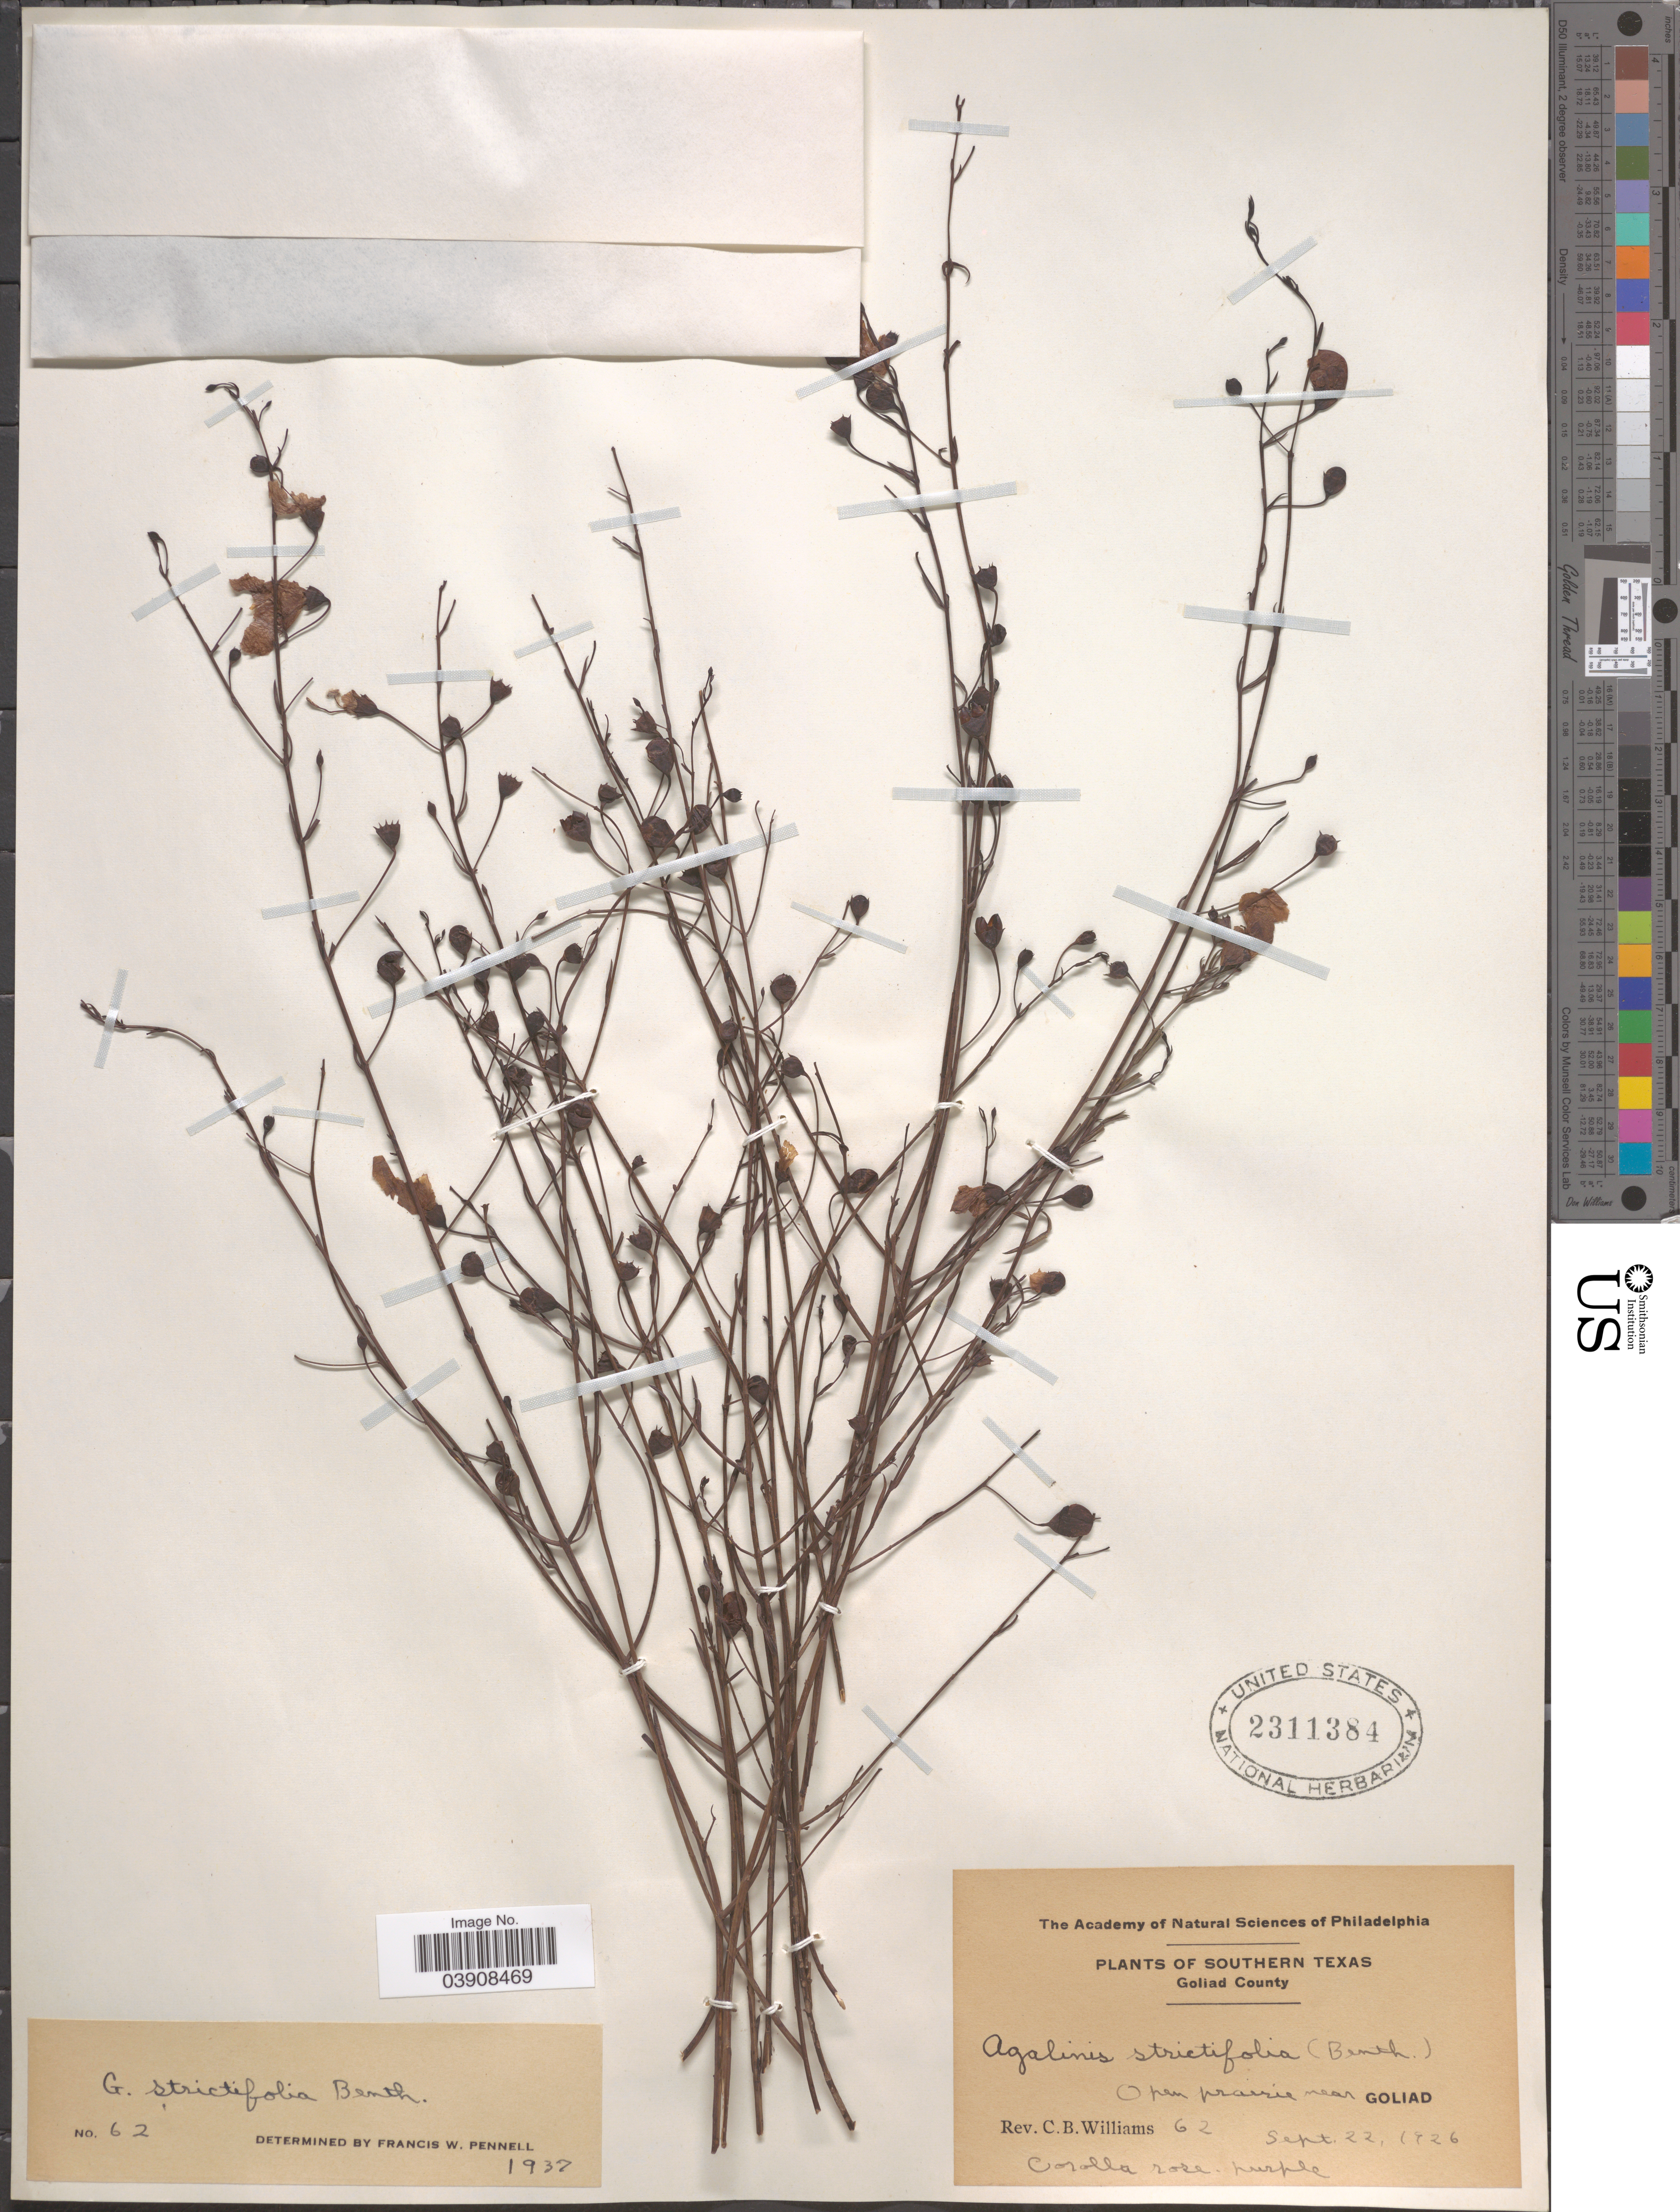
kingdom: Plantae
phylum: Tracheophyta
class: Magnoliopsida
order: Lamiales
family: Orobanchaceae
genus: Agalinis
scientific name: Agalinis strictifolia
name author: (Benth.) Pennell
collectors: C. Williams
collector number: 62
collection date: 1926-09-22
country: United States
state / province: Texas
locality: Southern Texas. Goliad County. Open prairie near Goliad.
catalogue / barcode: US 2311384